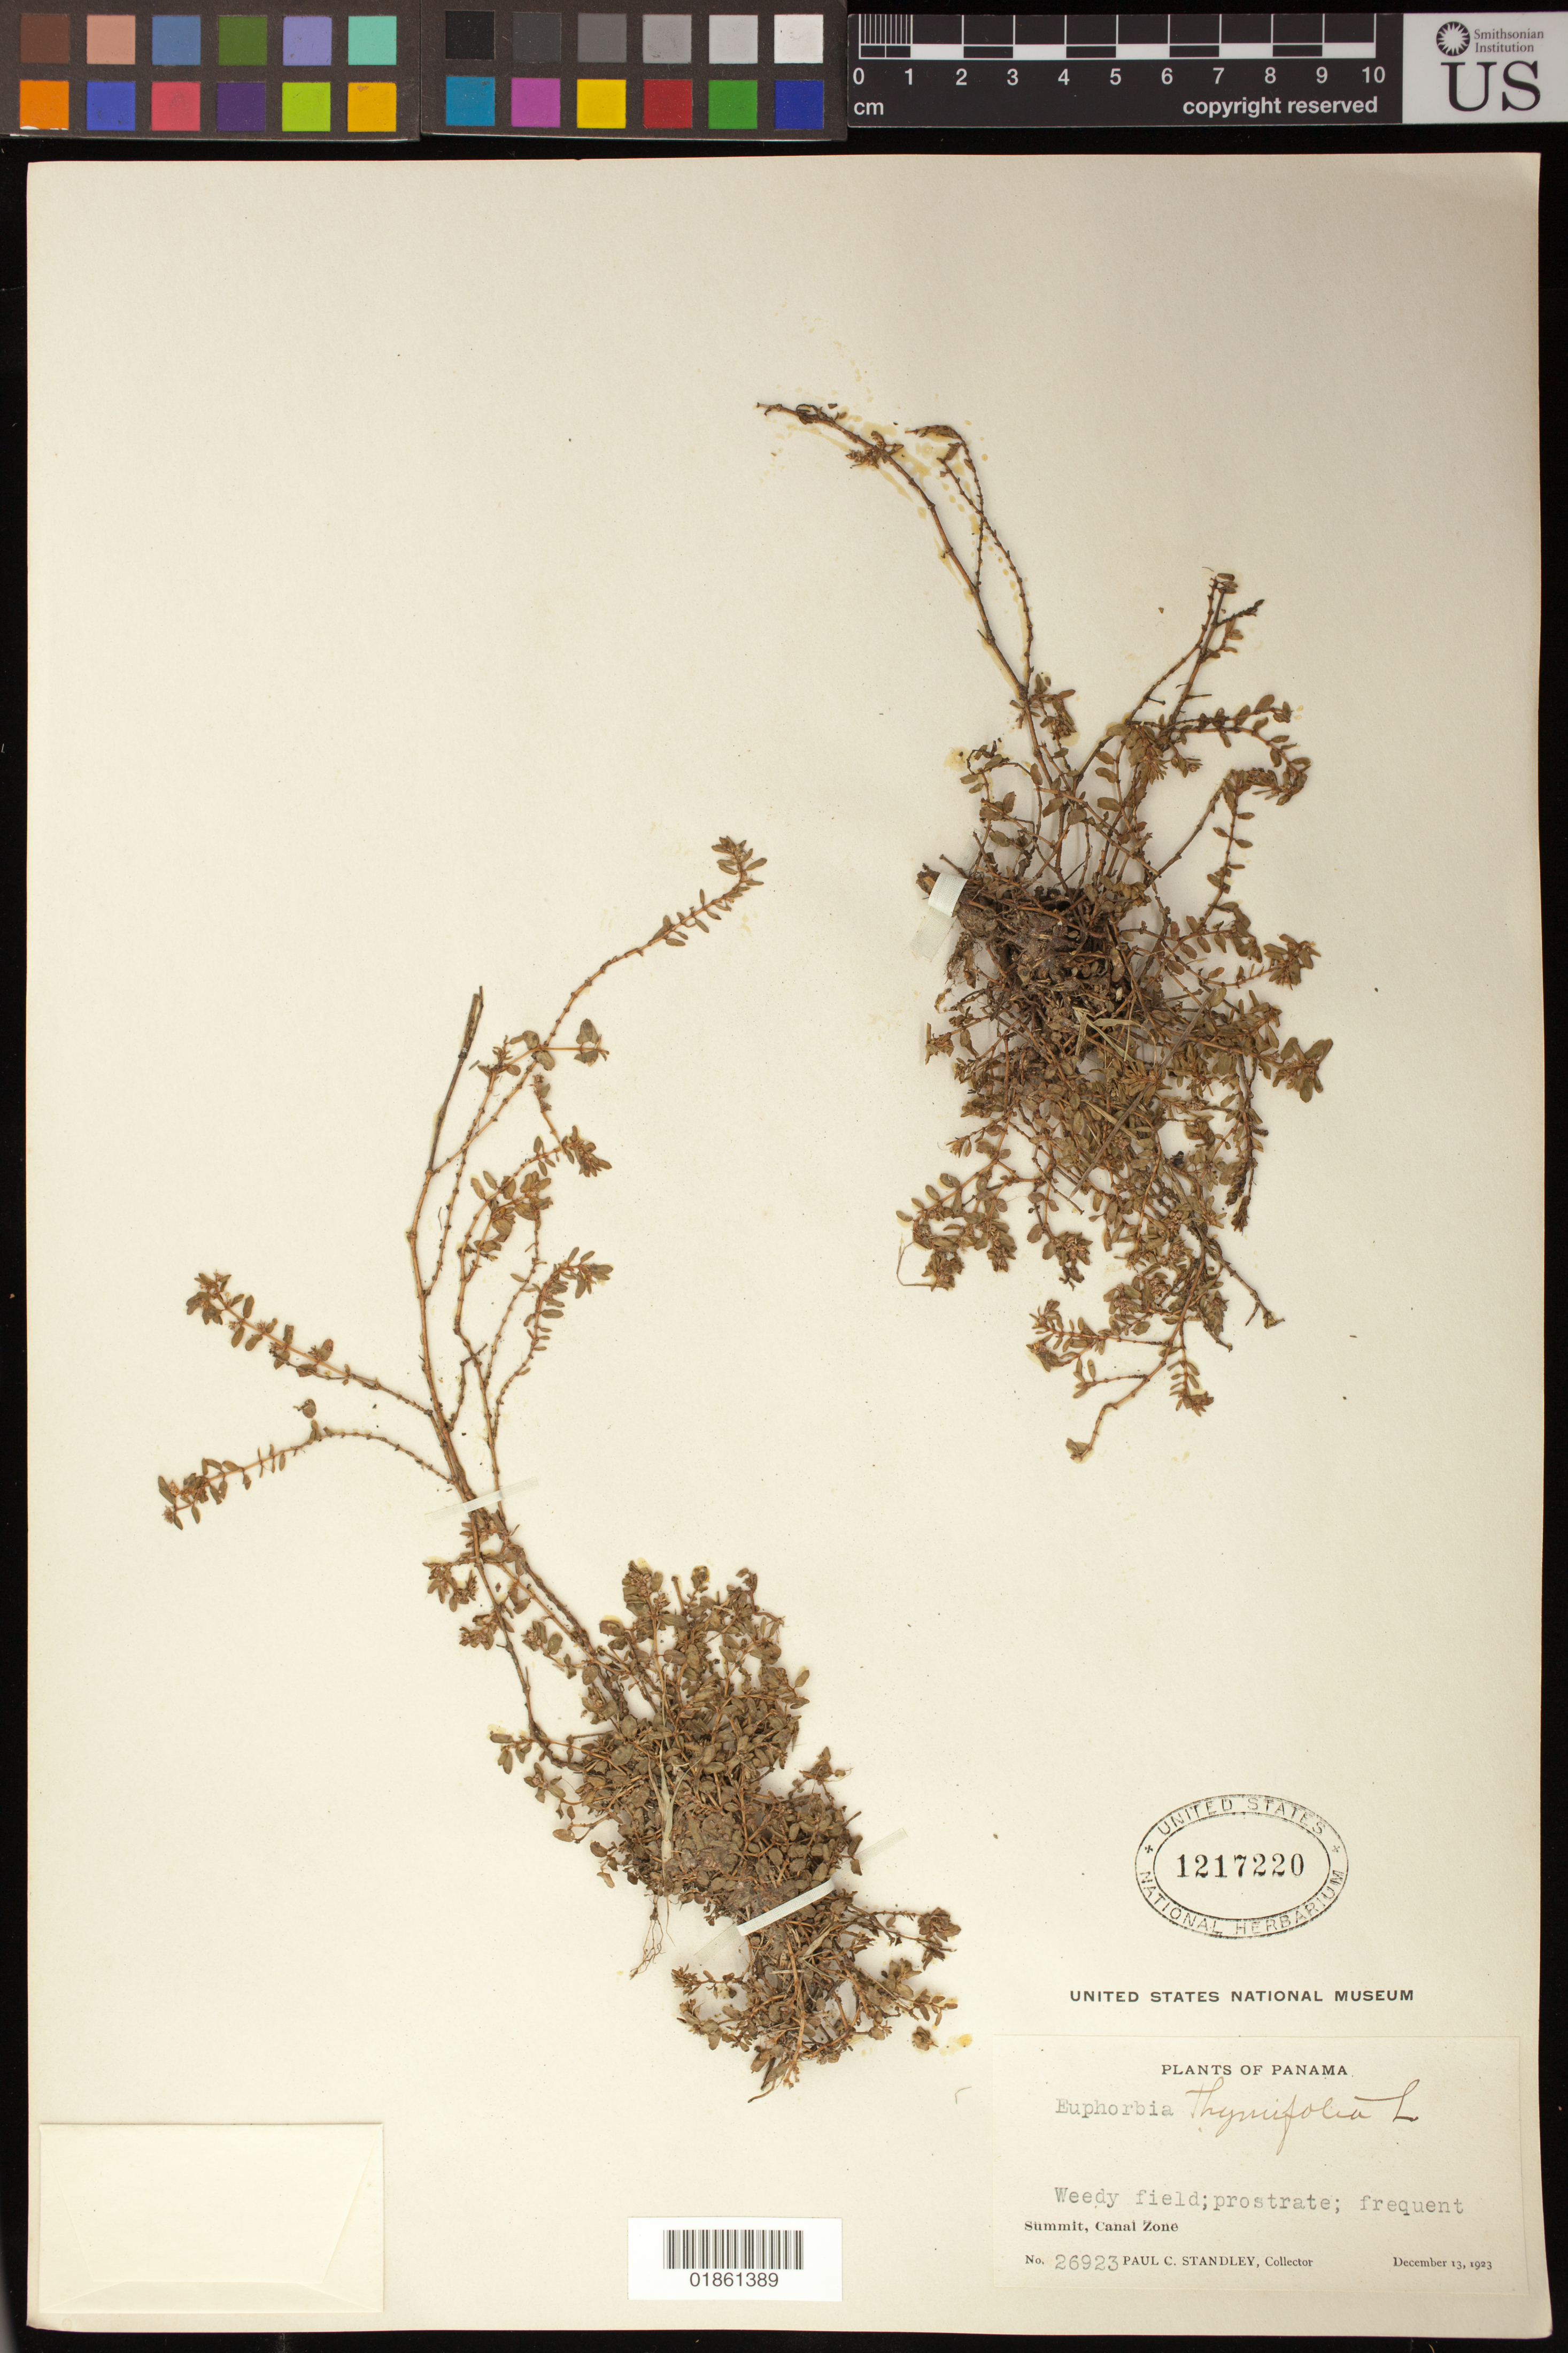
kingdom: Plantae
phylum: Tracheophyta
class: Magnoliopsida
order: Malpighiales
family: Euphorbiaceae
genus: Euphorbia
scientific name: Euphorbia thymifolia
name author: L.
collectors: P. C. Standley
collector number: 26923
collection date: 1923-12-13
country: Panama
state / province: Panamá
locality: Summit, Canal Zone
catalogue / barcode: US 1217220